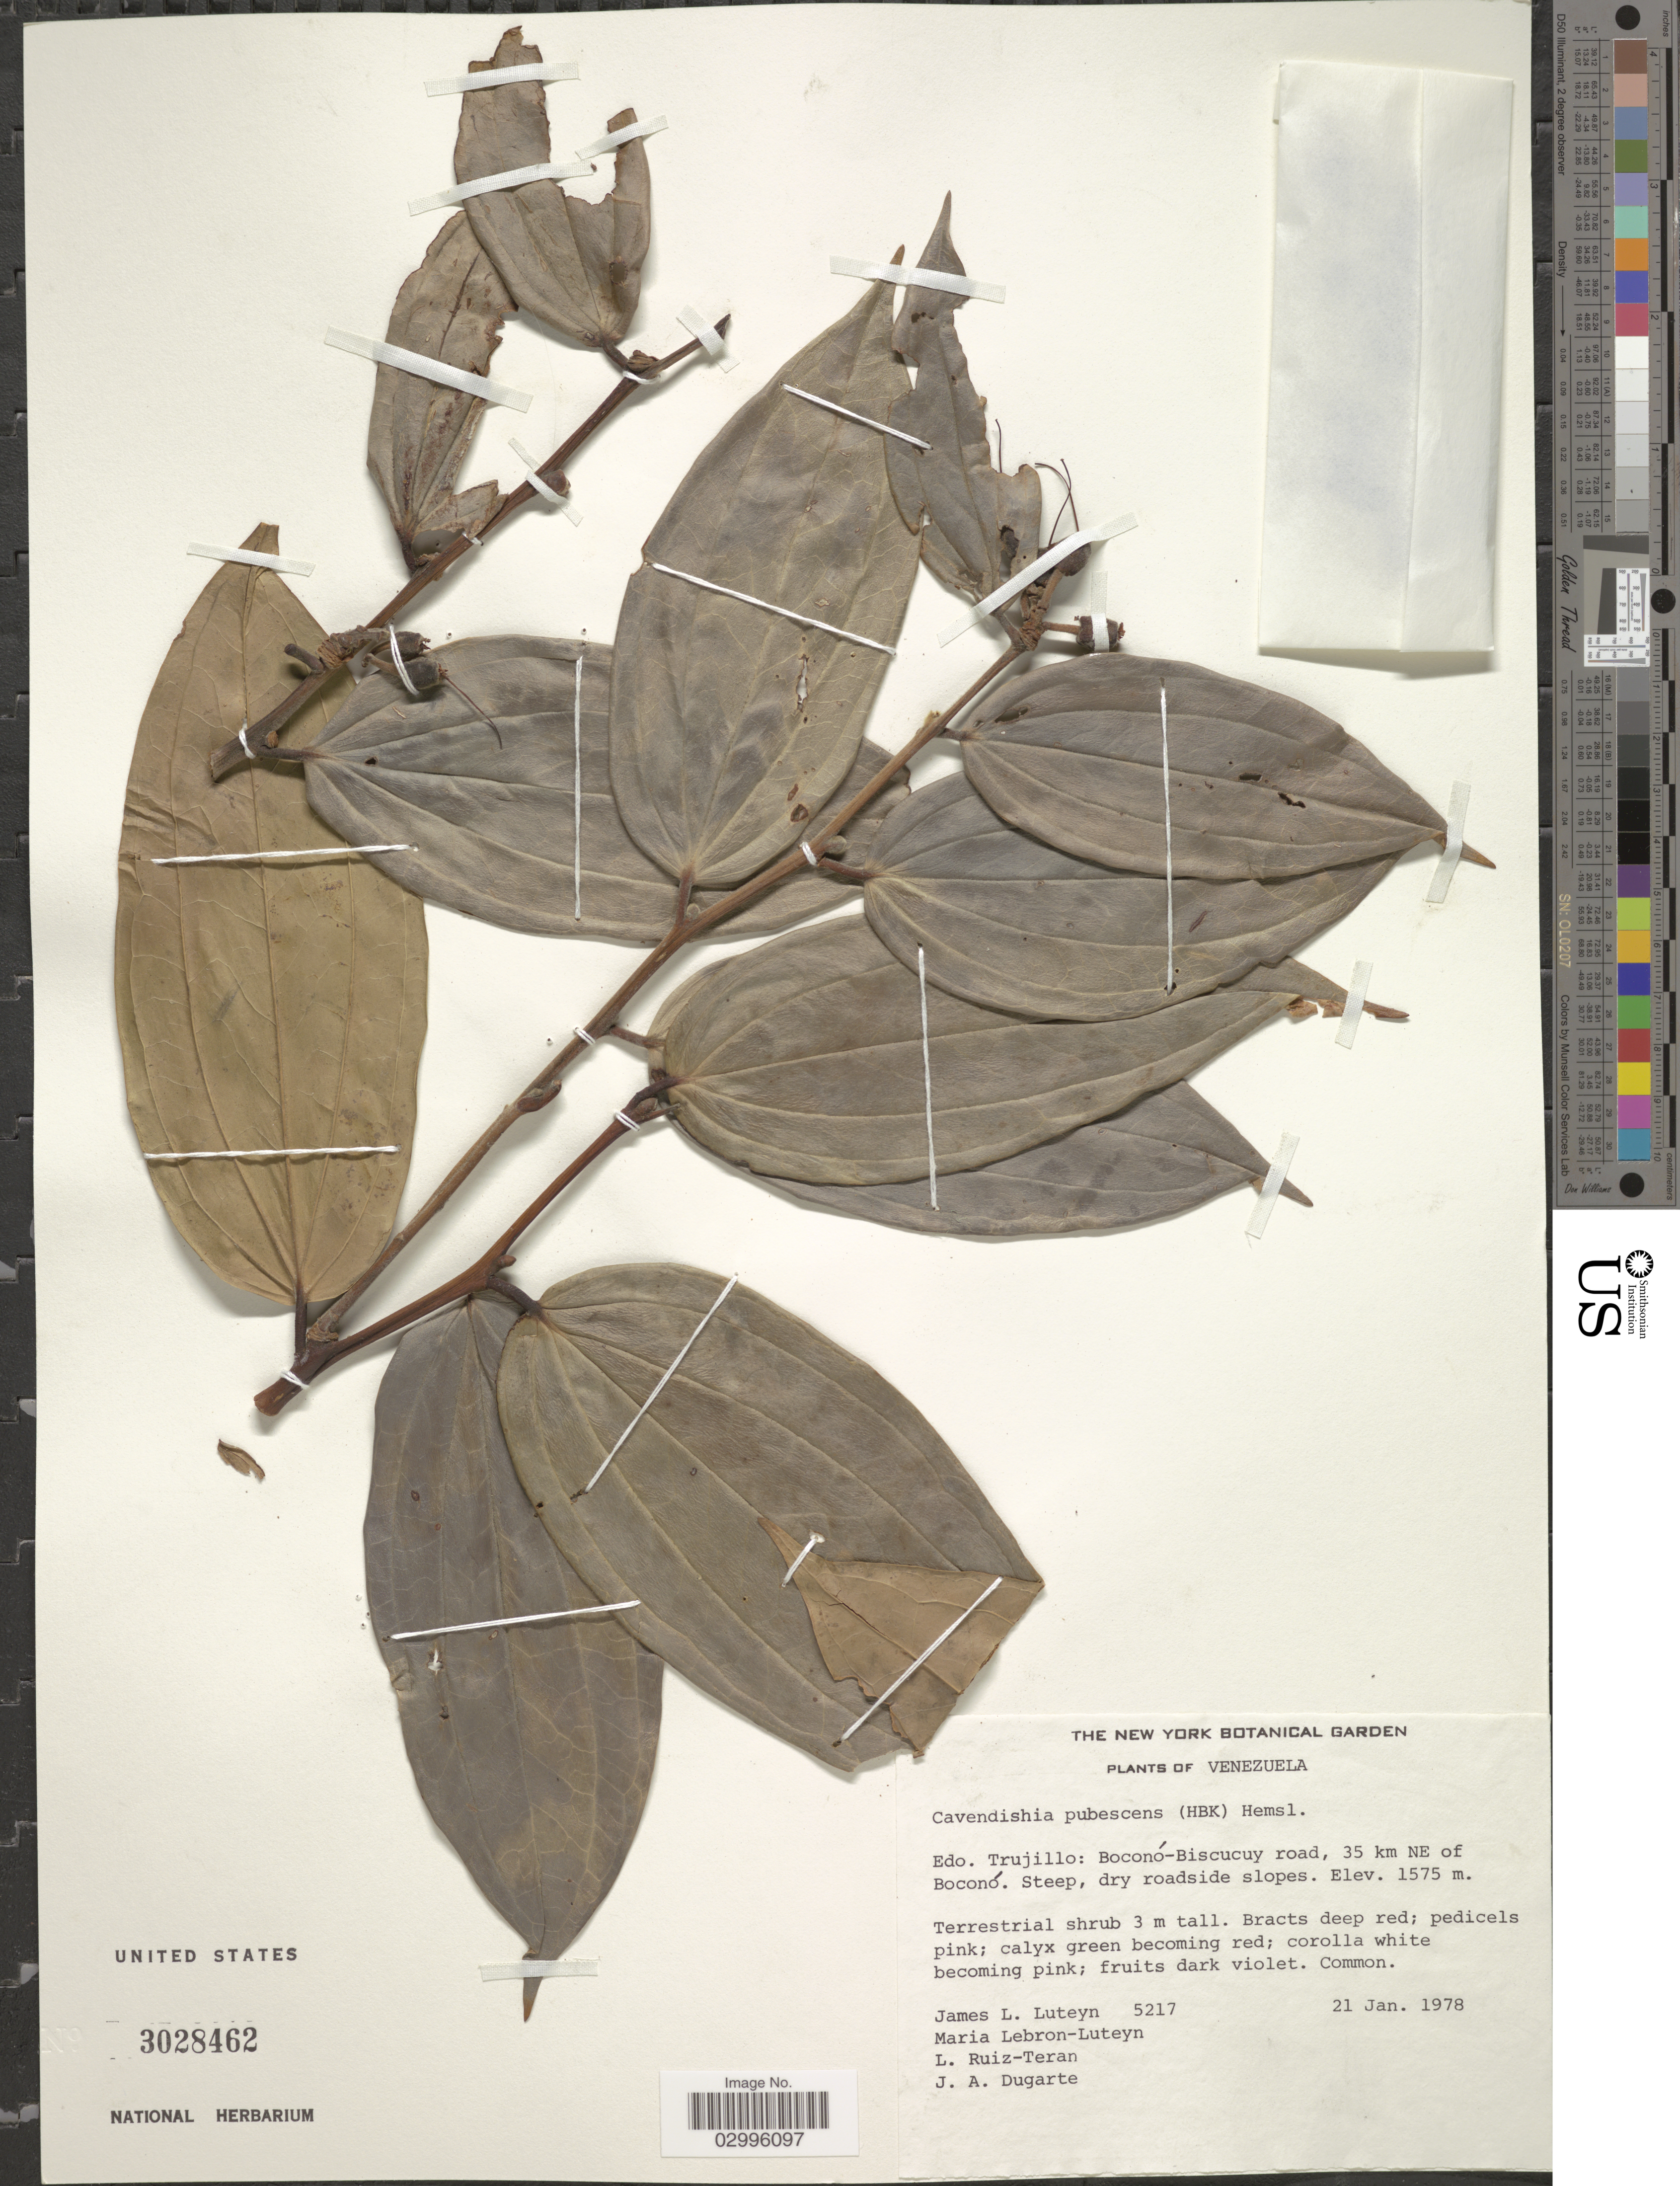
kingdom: Plantae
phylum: Tracheophyta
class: Magnoliopsida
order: Ericales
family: Ericaceae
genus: Cavendishia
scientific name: Cavendishia pubescens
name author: (Kunth) Hemsl.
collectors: J. L. Luteyn, M. L. Lebrón-Luteyn, L. E. Ruíz-Terán & J. Dugarte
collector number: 5217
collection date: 1978-01-21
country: Venezuela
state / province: Trujillo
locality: Boconó-Biscucuy road, 35 km NE of Bocoó.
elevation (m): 1575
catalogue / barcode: US 3028462